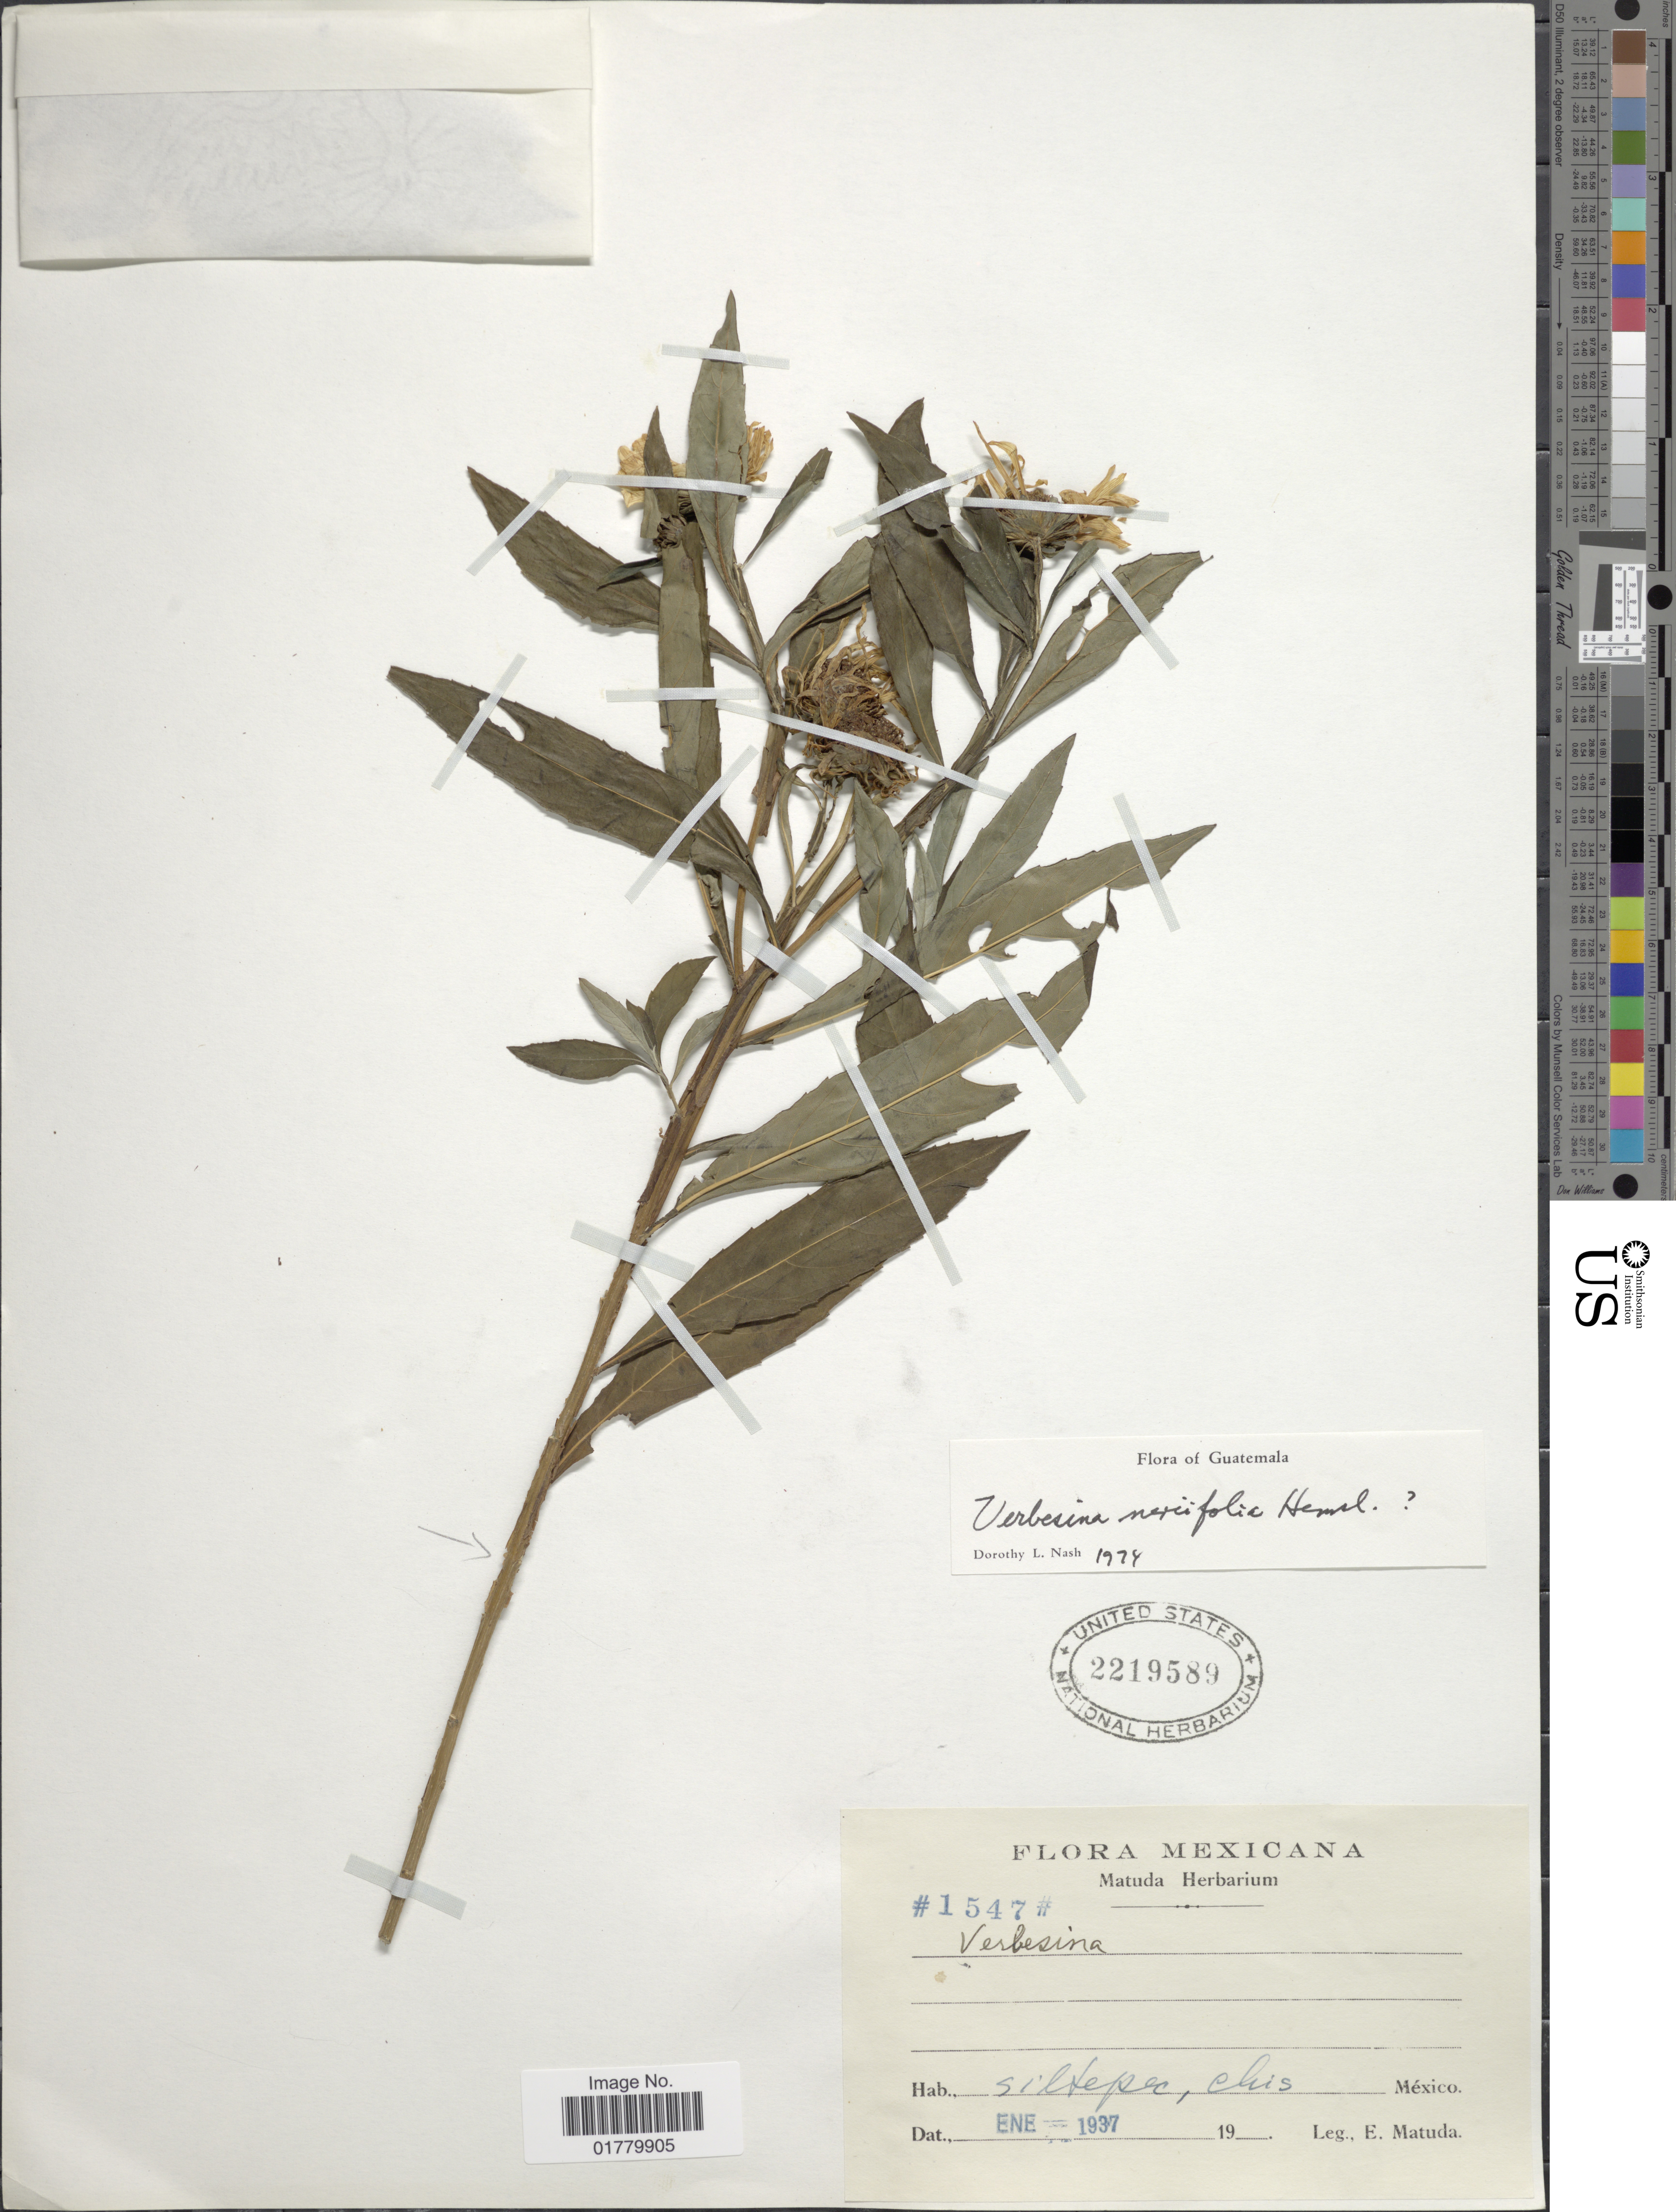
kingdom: Plantae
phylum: Tracheophyta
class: Magnoliopsida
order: Asterales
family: Asteraceae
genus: Verbesina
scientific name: Verbesina neriifolia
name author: Hemsl.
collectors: E. Matuda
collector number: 1547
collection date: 1937-01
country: Mexico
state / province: Chiapas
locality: Siltepec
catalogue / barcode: US 2219589